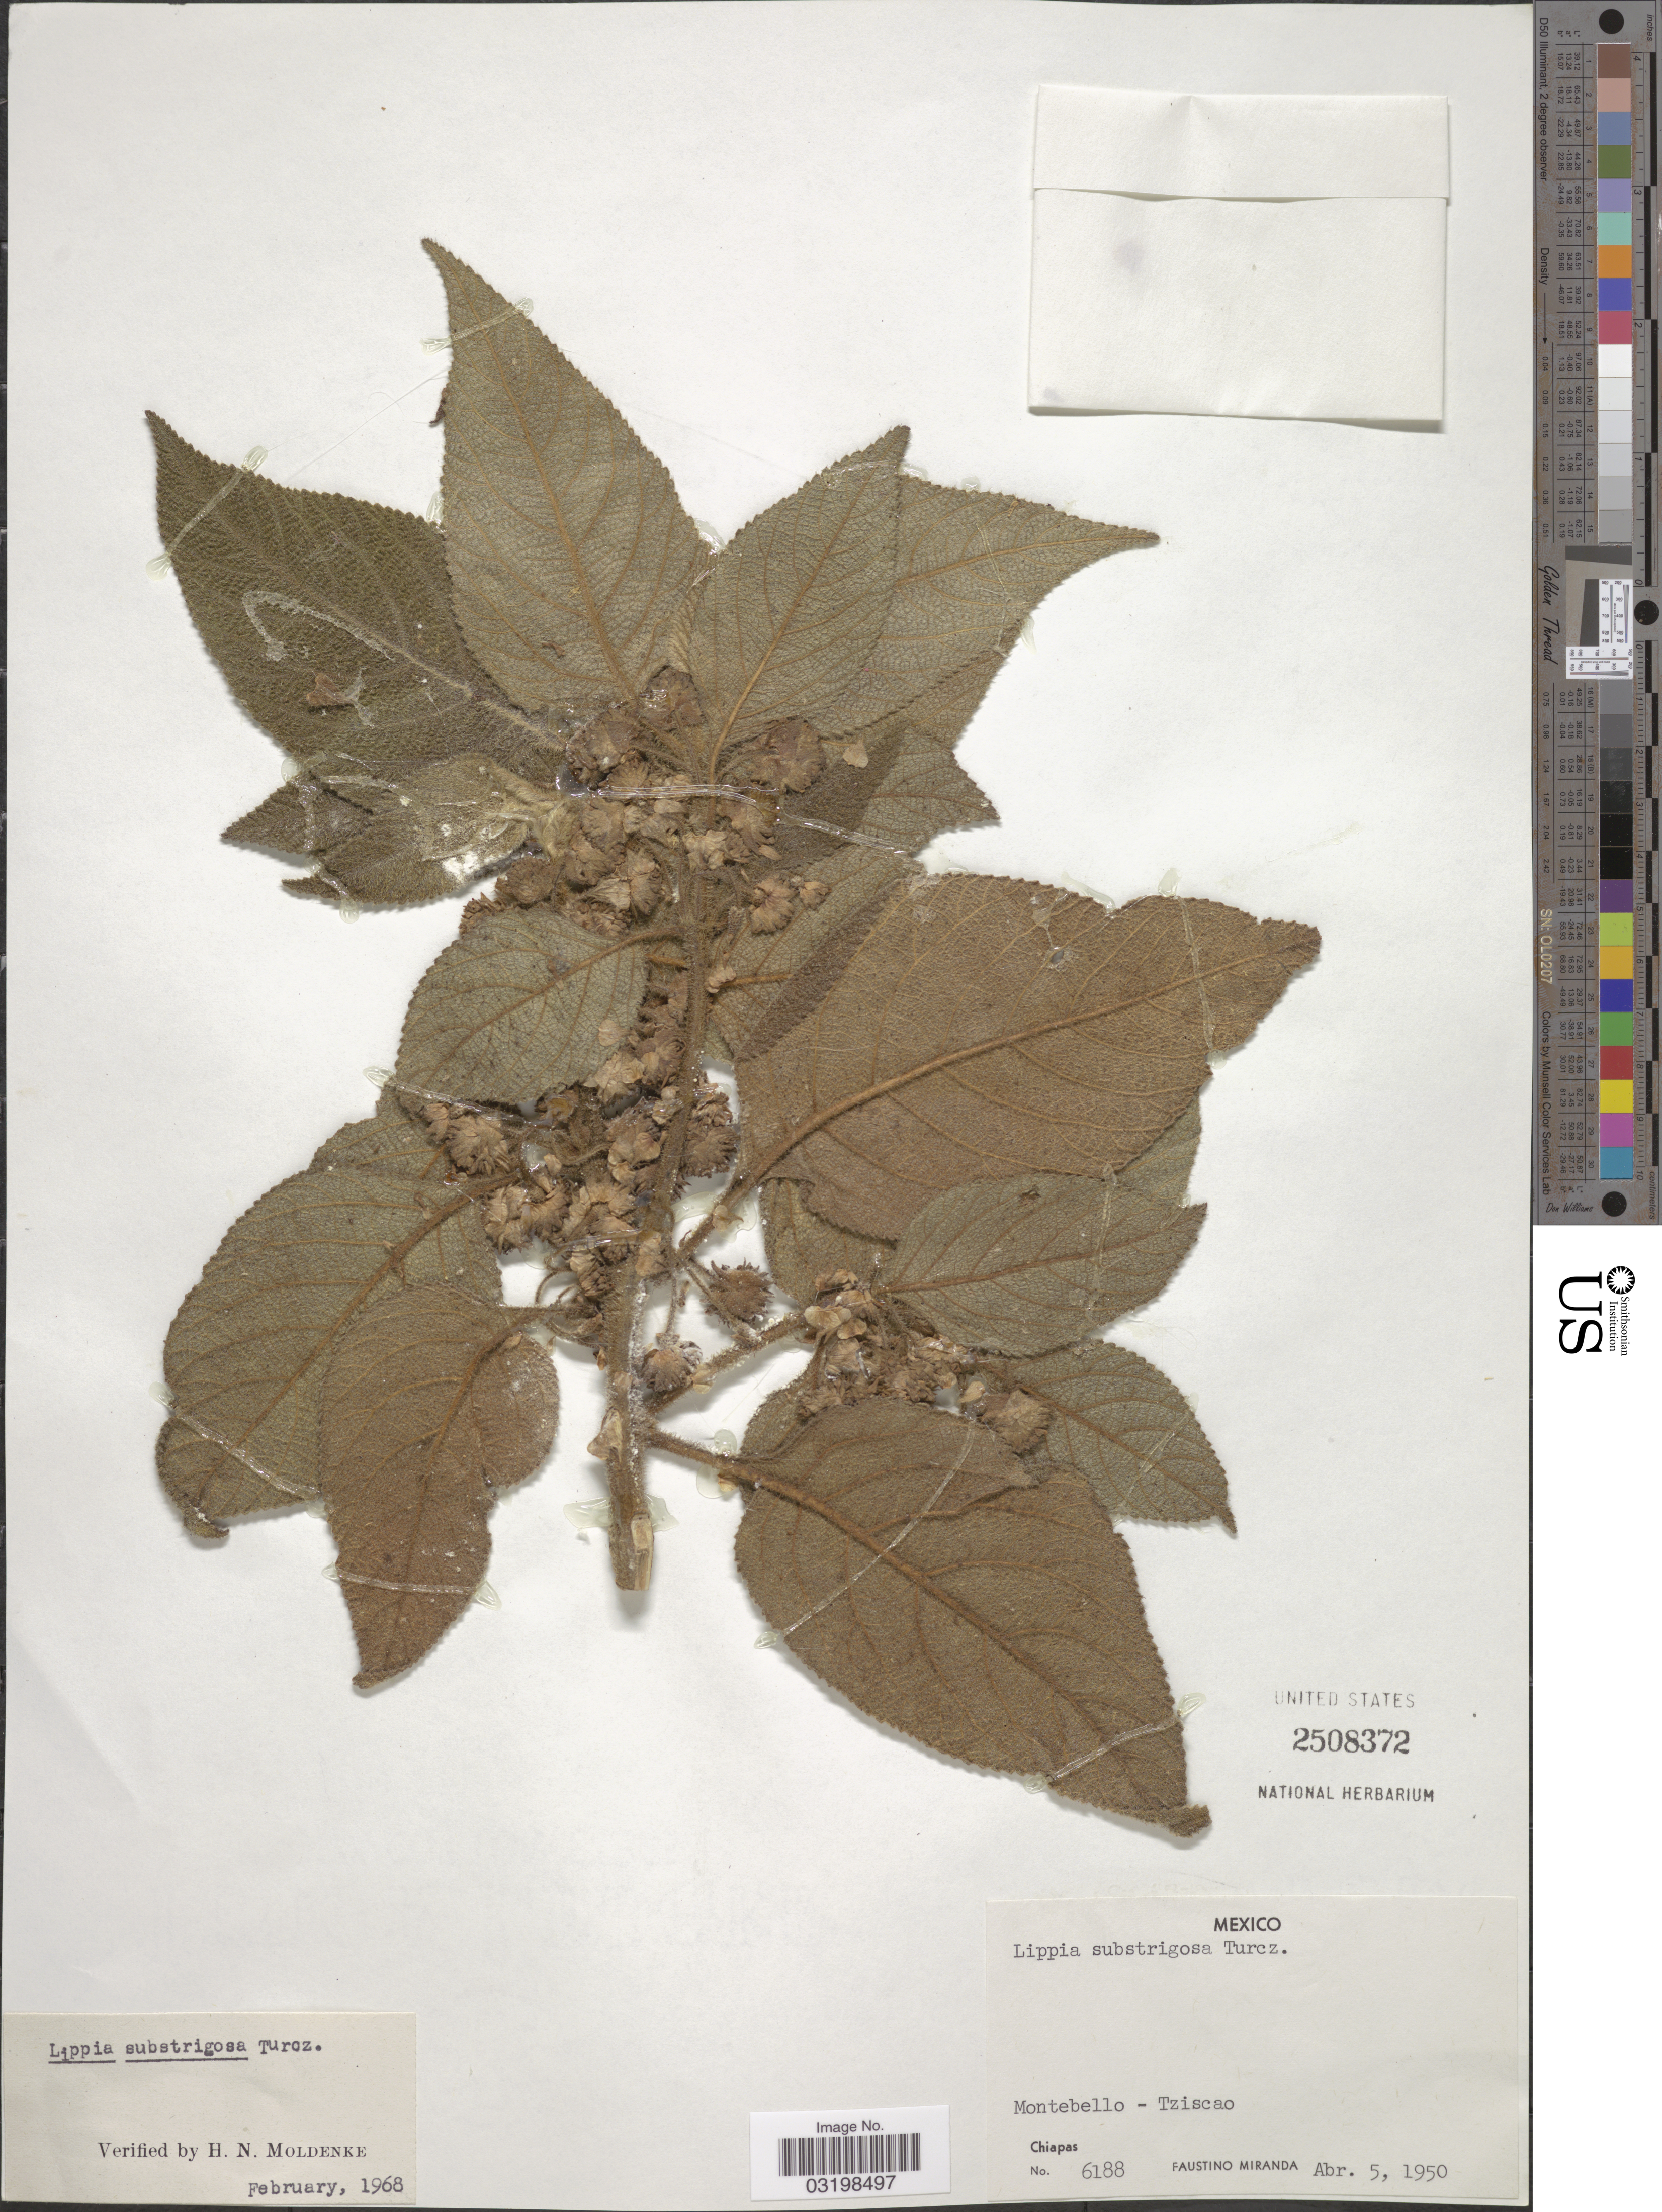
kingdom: Plantae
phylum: Tracheophyta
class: Magnoliopsida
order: Lamiales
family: Verbenaceae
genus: Lippia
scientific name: Lippia umbellata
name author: Cav.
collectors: F. Miranda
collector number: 6188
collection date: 1950-04-05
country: Mexico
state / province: Chiapas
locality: Montebello - Tziscao.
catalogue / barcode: US 2508372